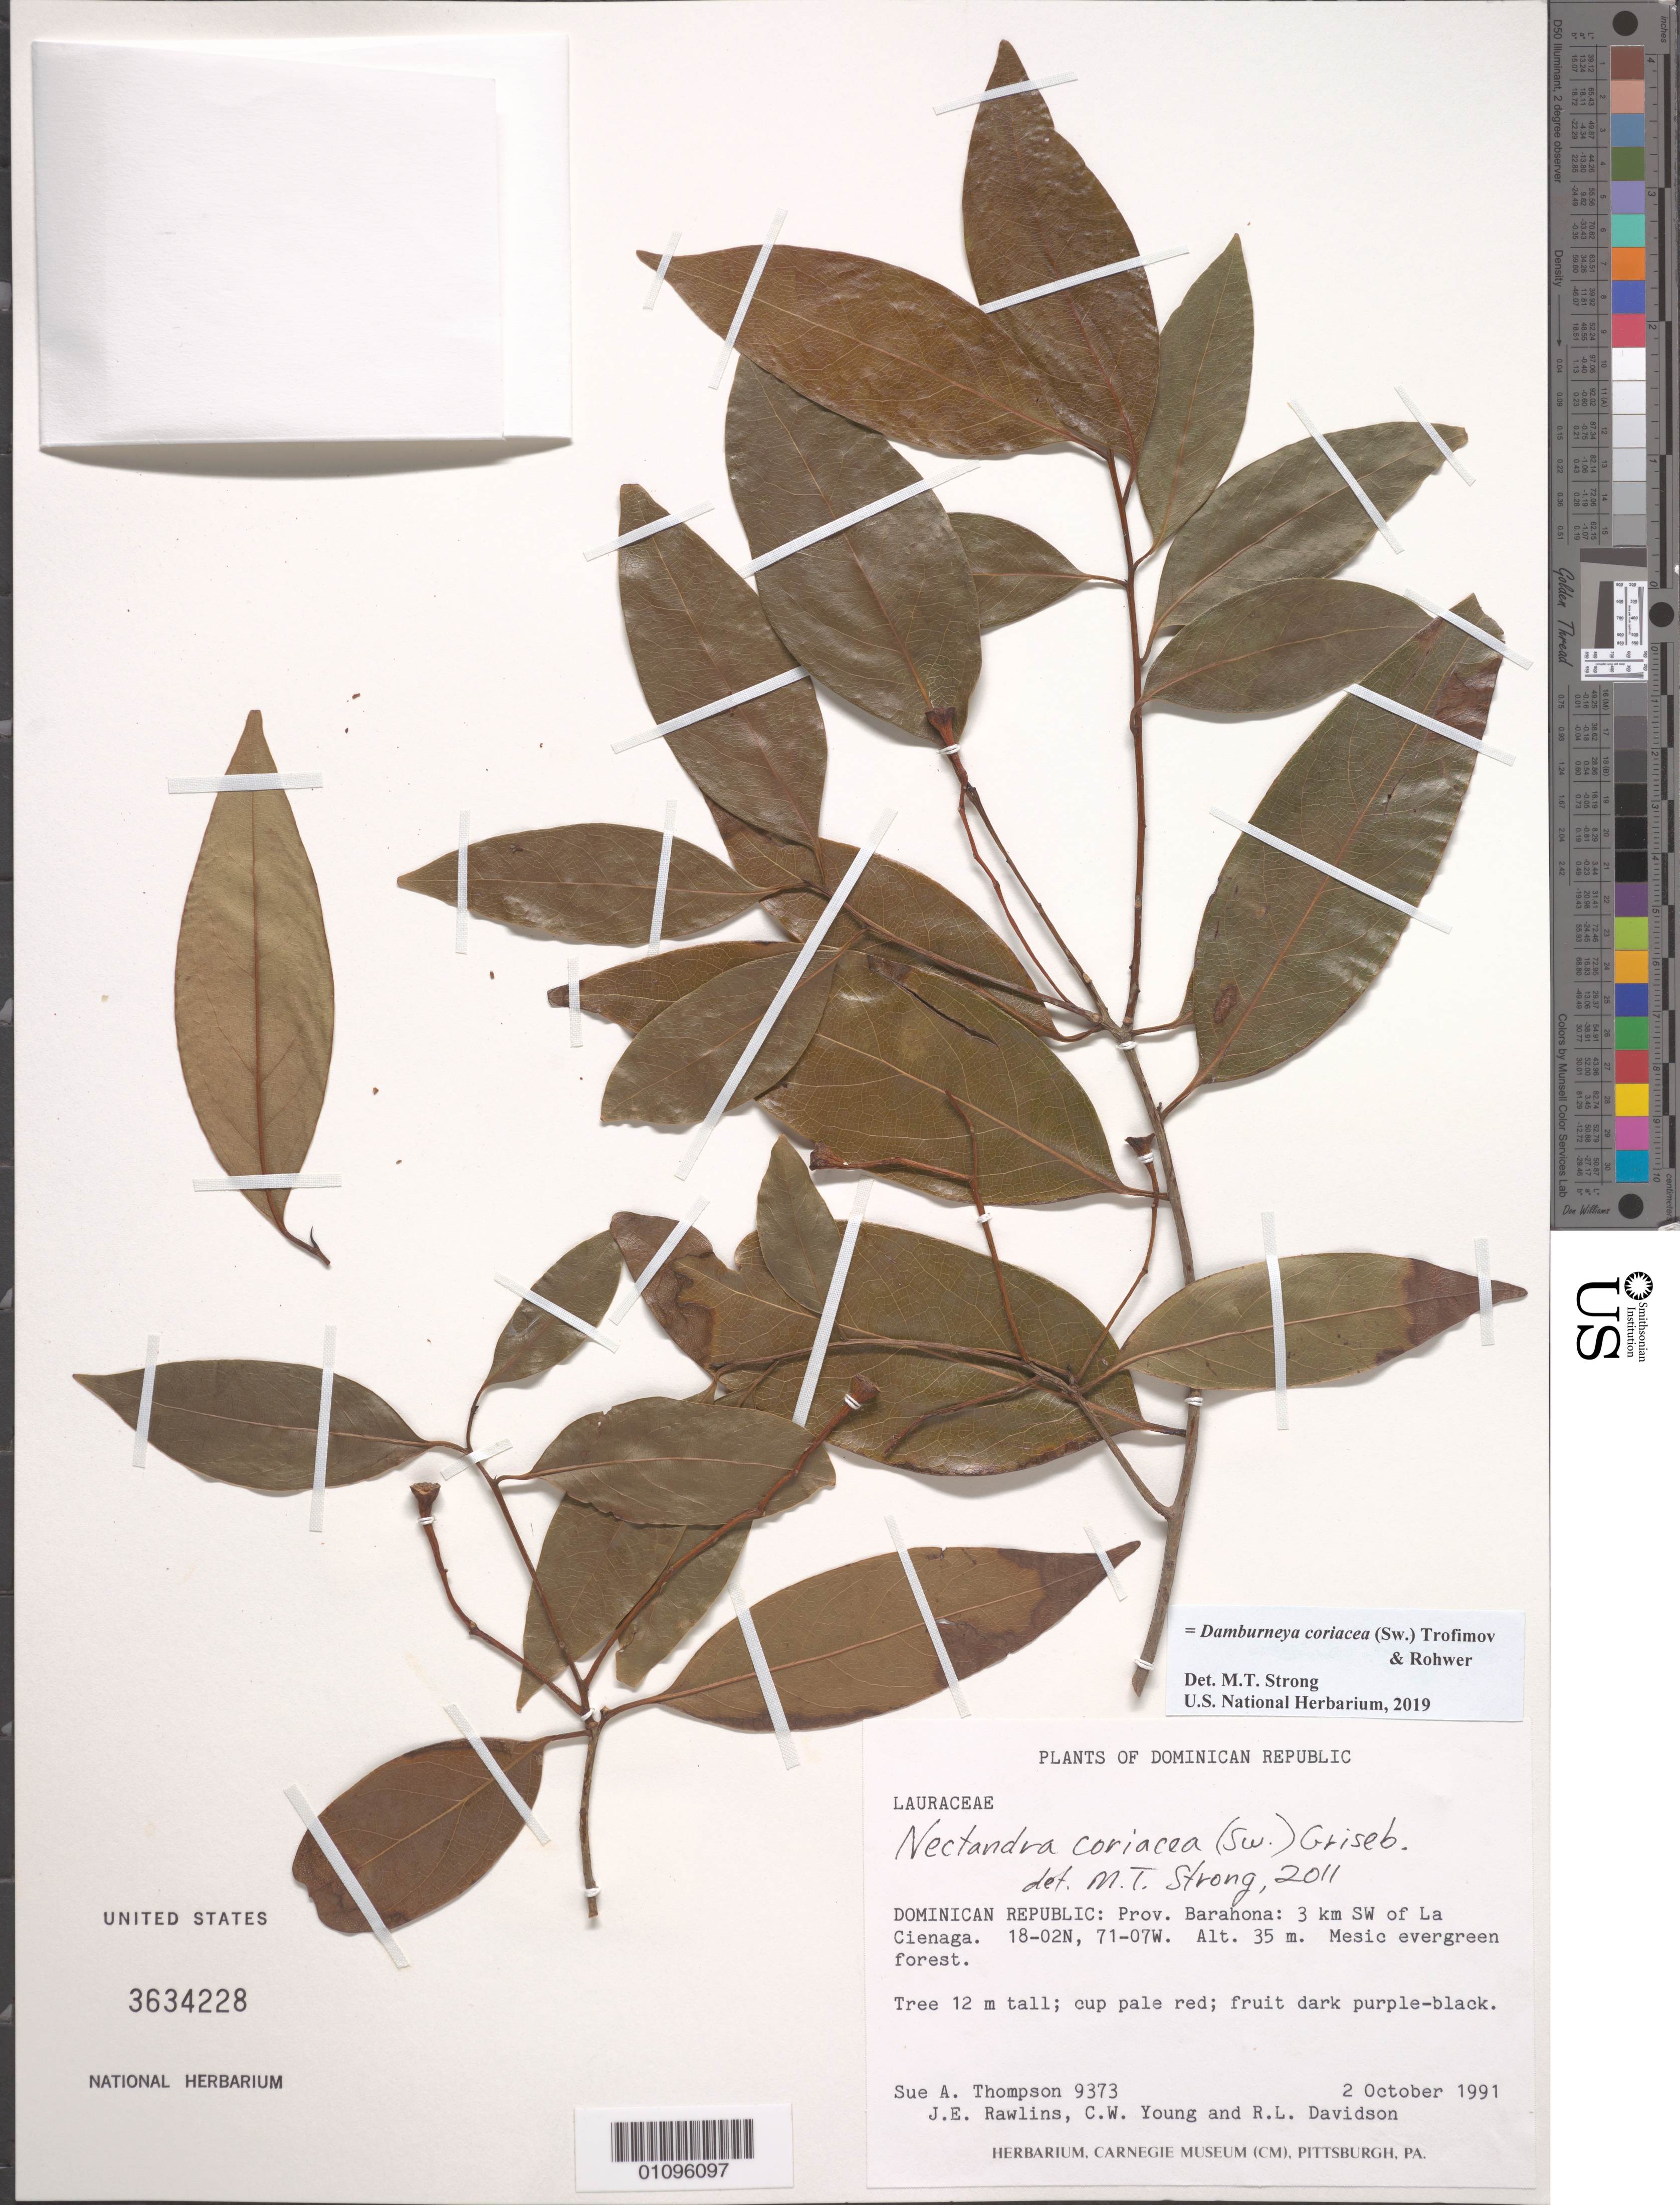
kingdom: Plantae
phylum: Tracheophyta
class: Magnoliopsida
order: Laurales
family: Lauraceae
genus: Damburneya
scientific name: Damburneya coriacea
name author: (Sw.) Trofimov & Rohwer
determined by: Strong, M. T., (US), Smithsonian Institution - National Museum of Natural History (UNITED STATES)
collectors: S. A. Thompson, J. Rawlins, C. Young & R. Davidson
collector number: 9373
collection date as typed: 02 Oct 1991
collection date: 1991-10-02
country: Dominican Republic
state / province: Barahona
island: Hispaniola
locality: La Cienaga, 3 km SW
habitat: Mesic evergreen forest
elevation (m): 35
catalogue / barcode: US 3634228